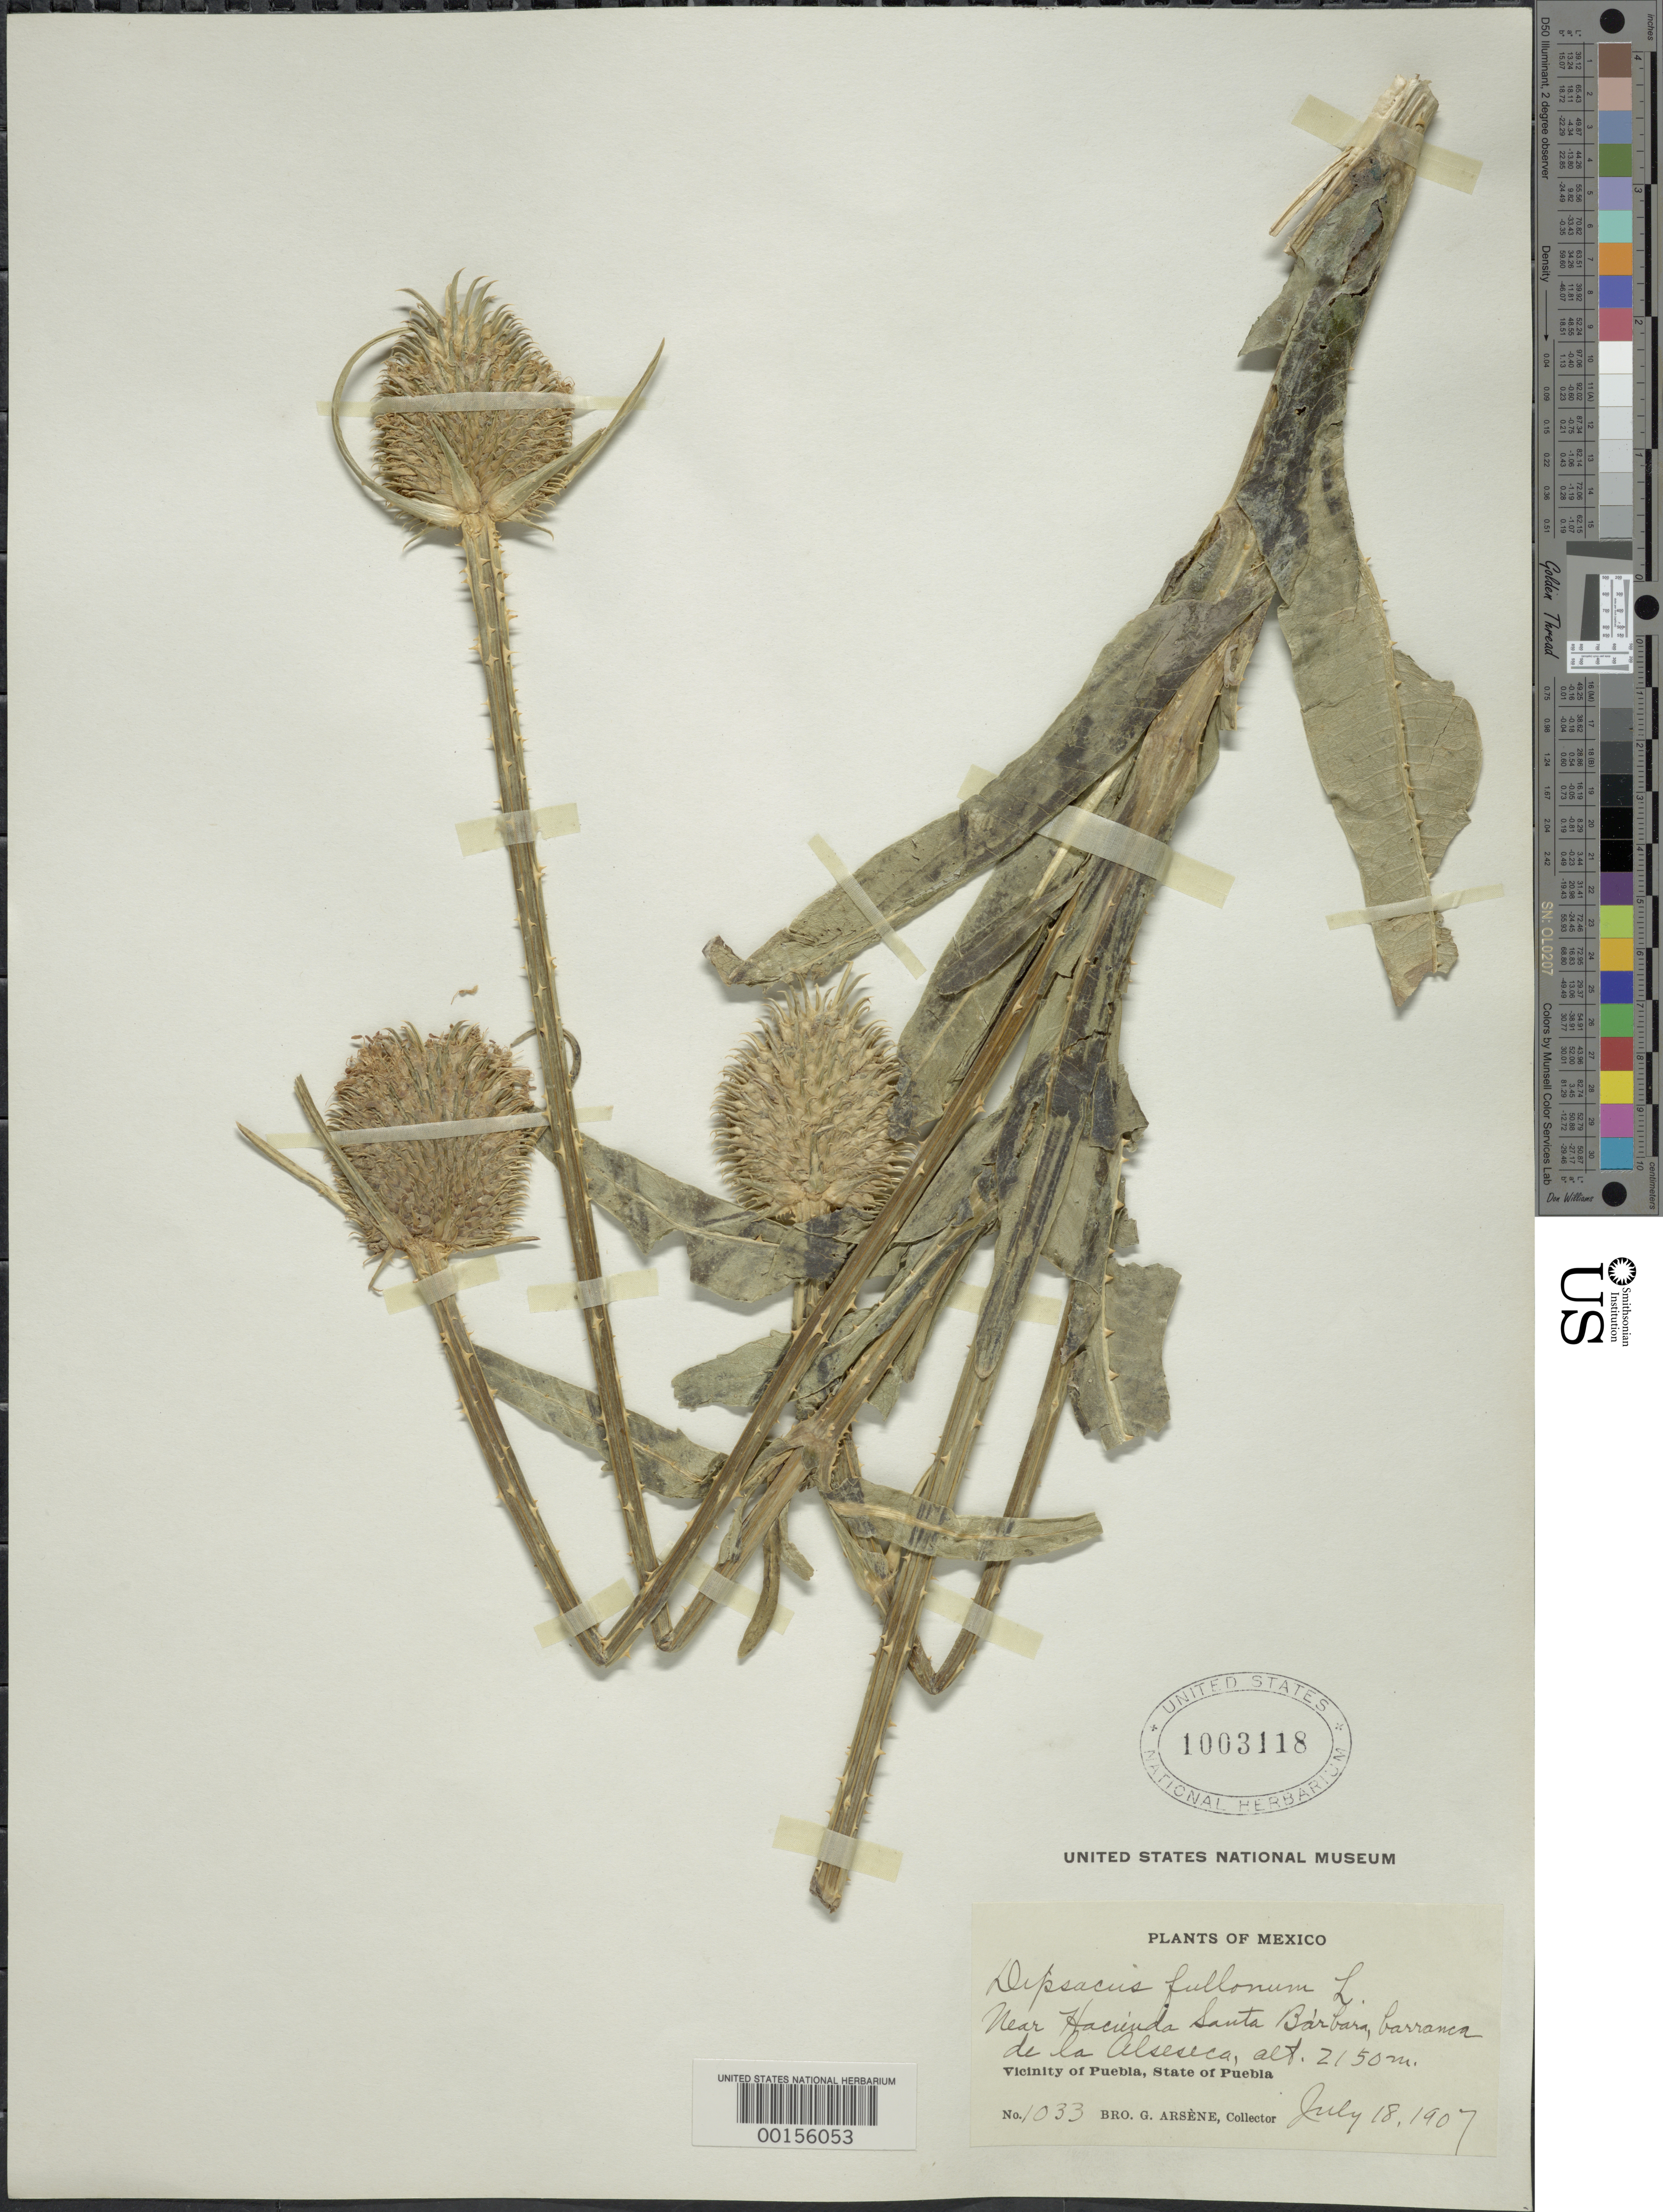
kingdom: Plantae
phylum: Tracheophyta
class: Magnoliopsida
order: Dipsacales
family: Caprifoliaceae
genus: Dipsacus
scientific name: Dipsacus fullonum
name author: L.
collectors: Bro. G. Arsène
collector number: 1033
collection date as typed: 18 Jul 1907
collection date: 1907-07-18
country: Mexico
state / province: Puebla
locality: Puebla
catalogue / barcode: US 1003118